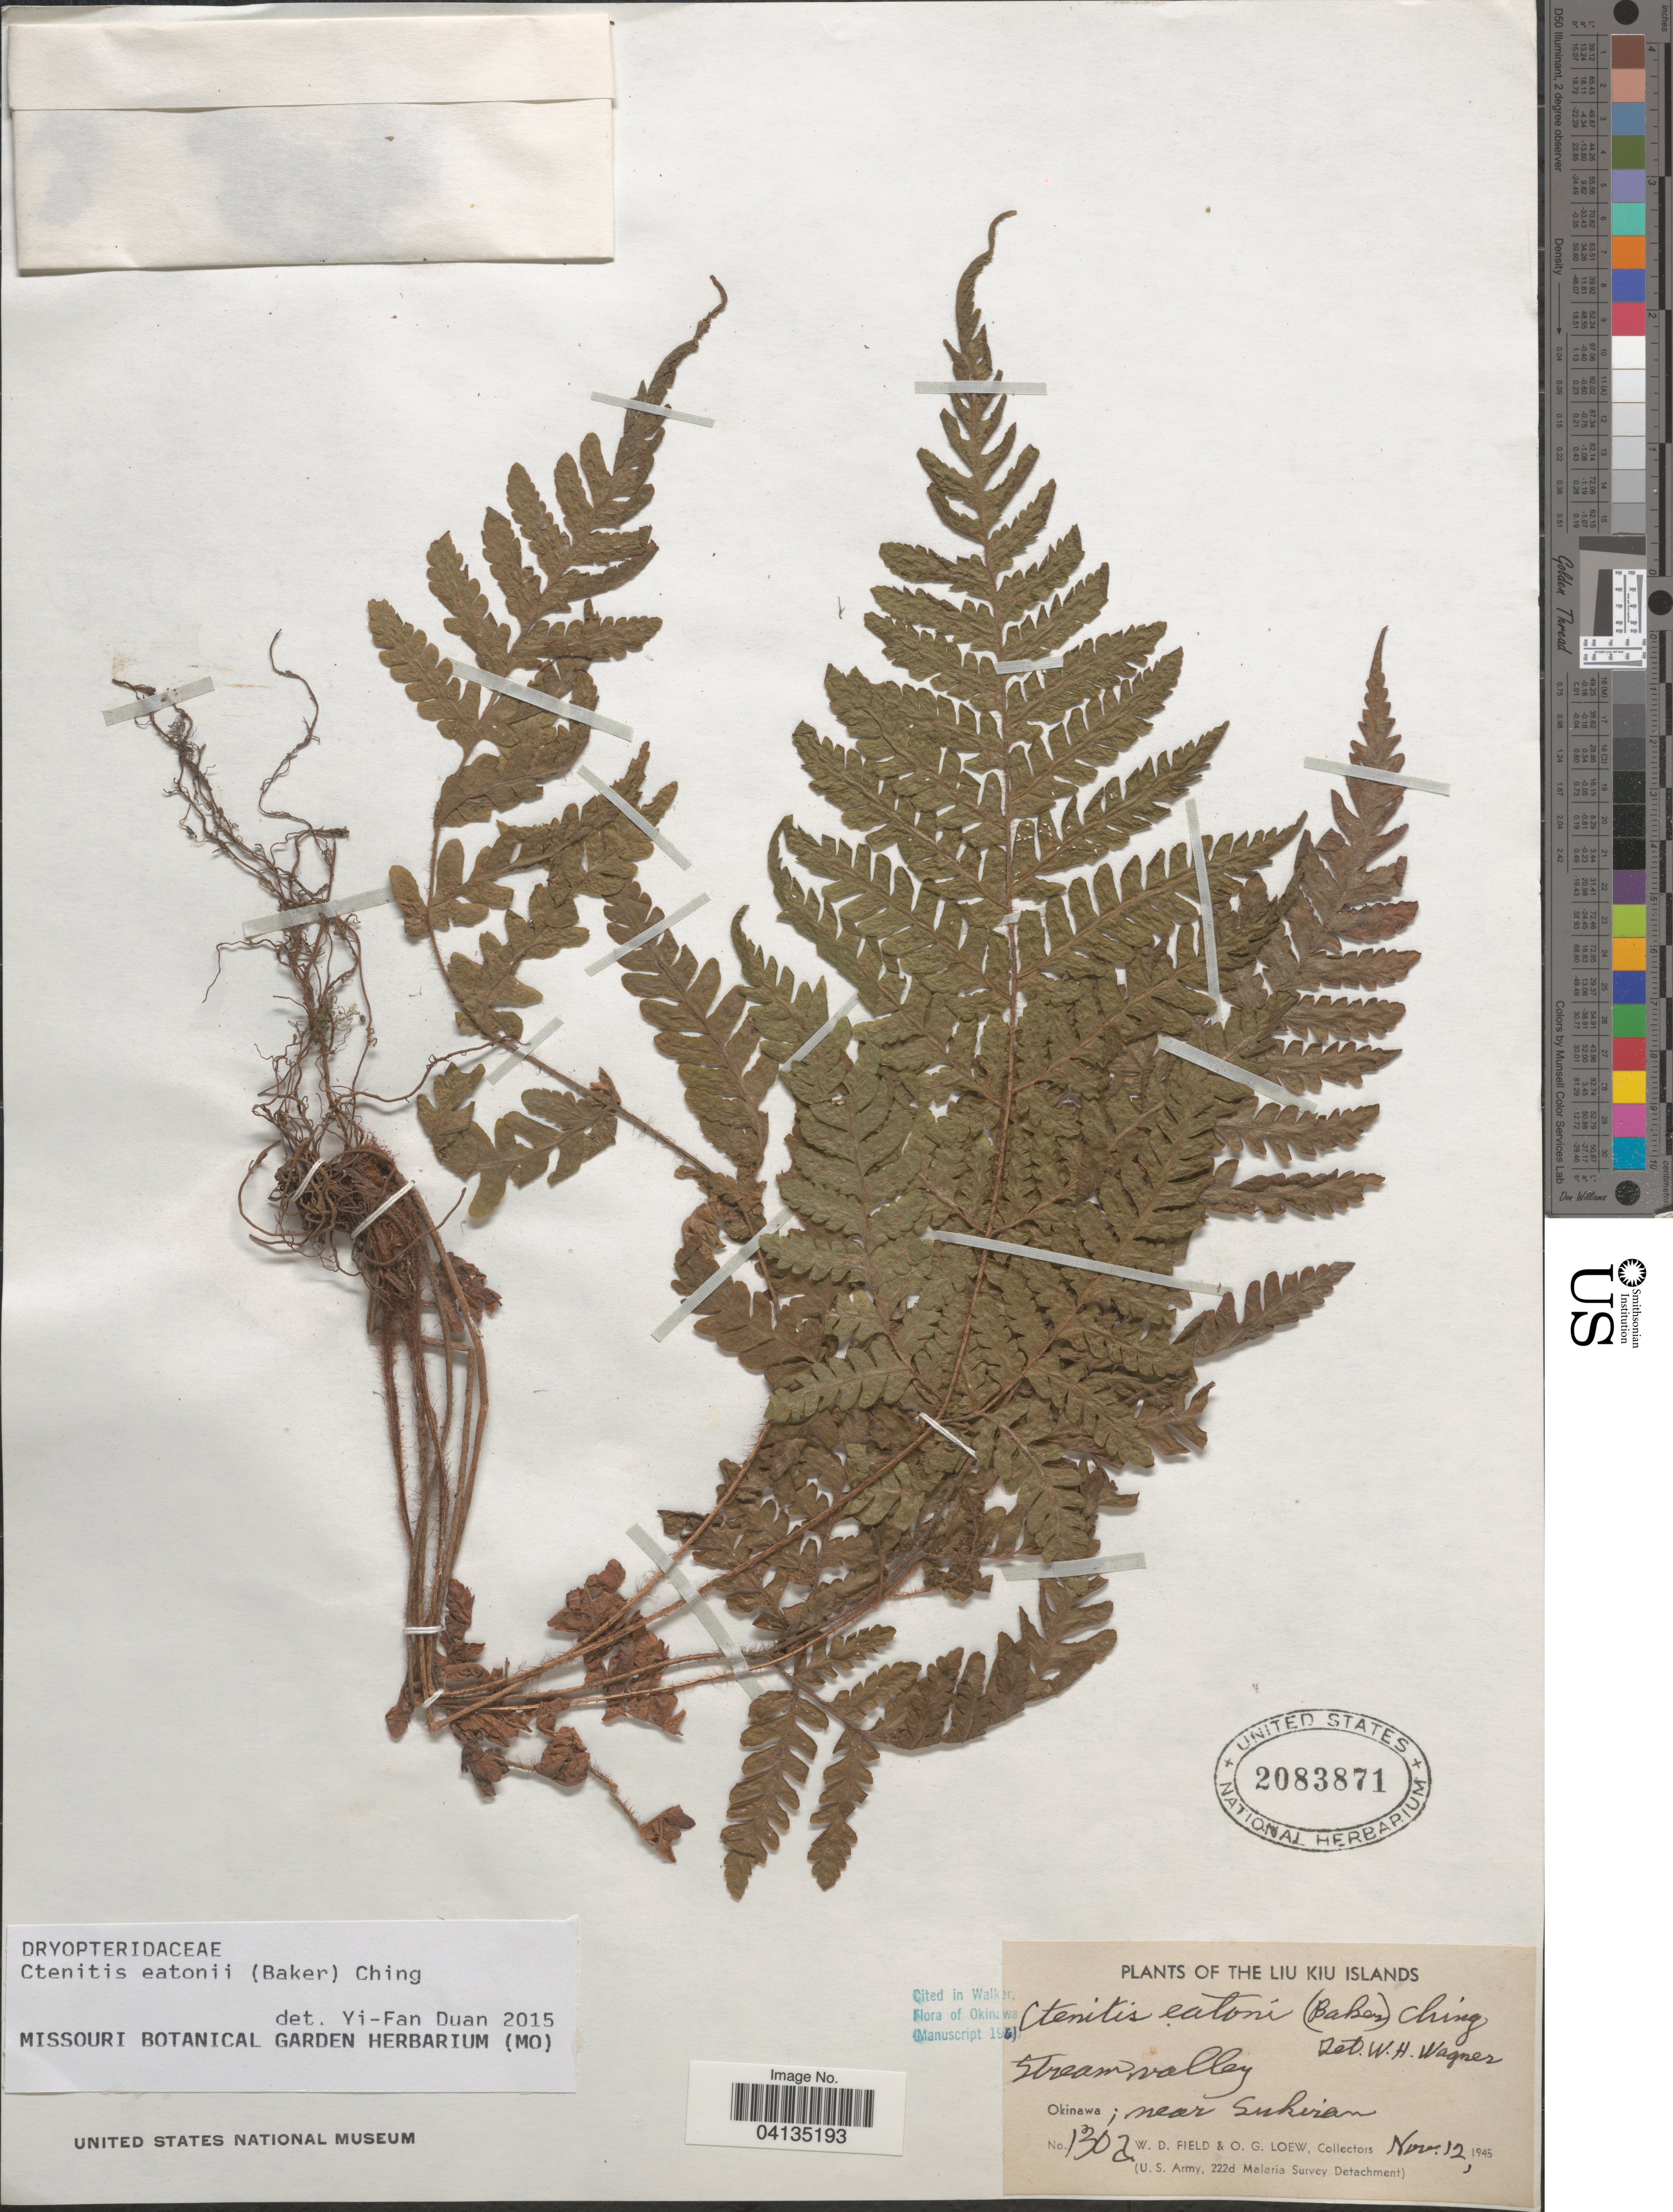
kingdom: Plantae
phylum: Tracheophyta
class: Polypodiopsida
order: Polypodiales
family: Dryopteridaceae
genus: Ctenitis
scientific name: Ctenitis eatonii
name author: (Baker) Ching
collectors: W. D. Field & O. G. Loew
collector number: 130a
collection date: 1945-11-12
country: Japan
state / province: Okinawa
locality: Liu Kiu Islands. Near Sukiran.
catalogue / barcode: US 2083871